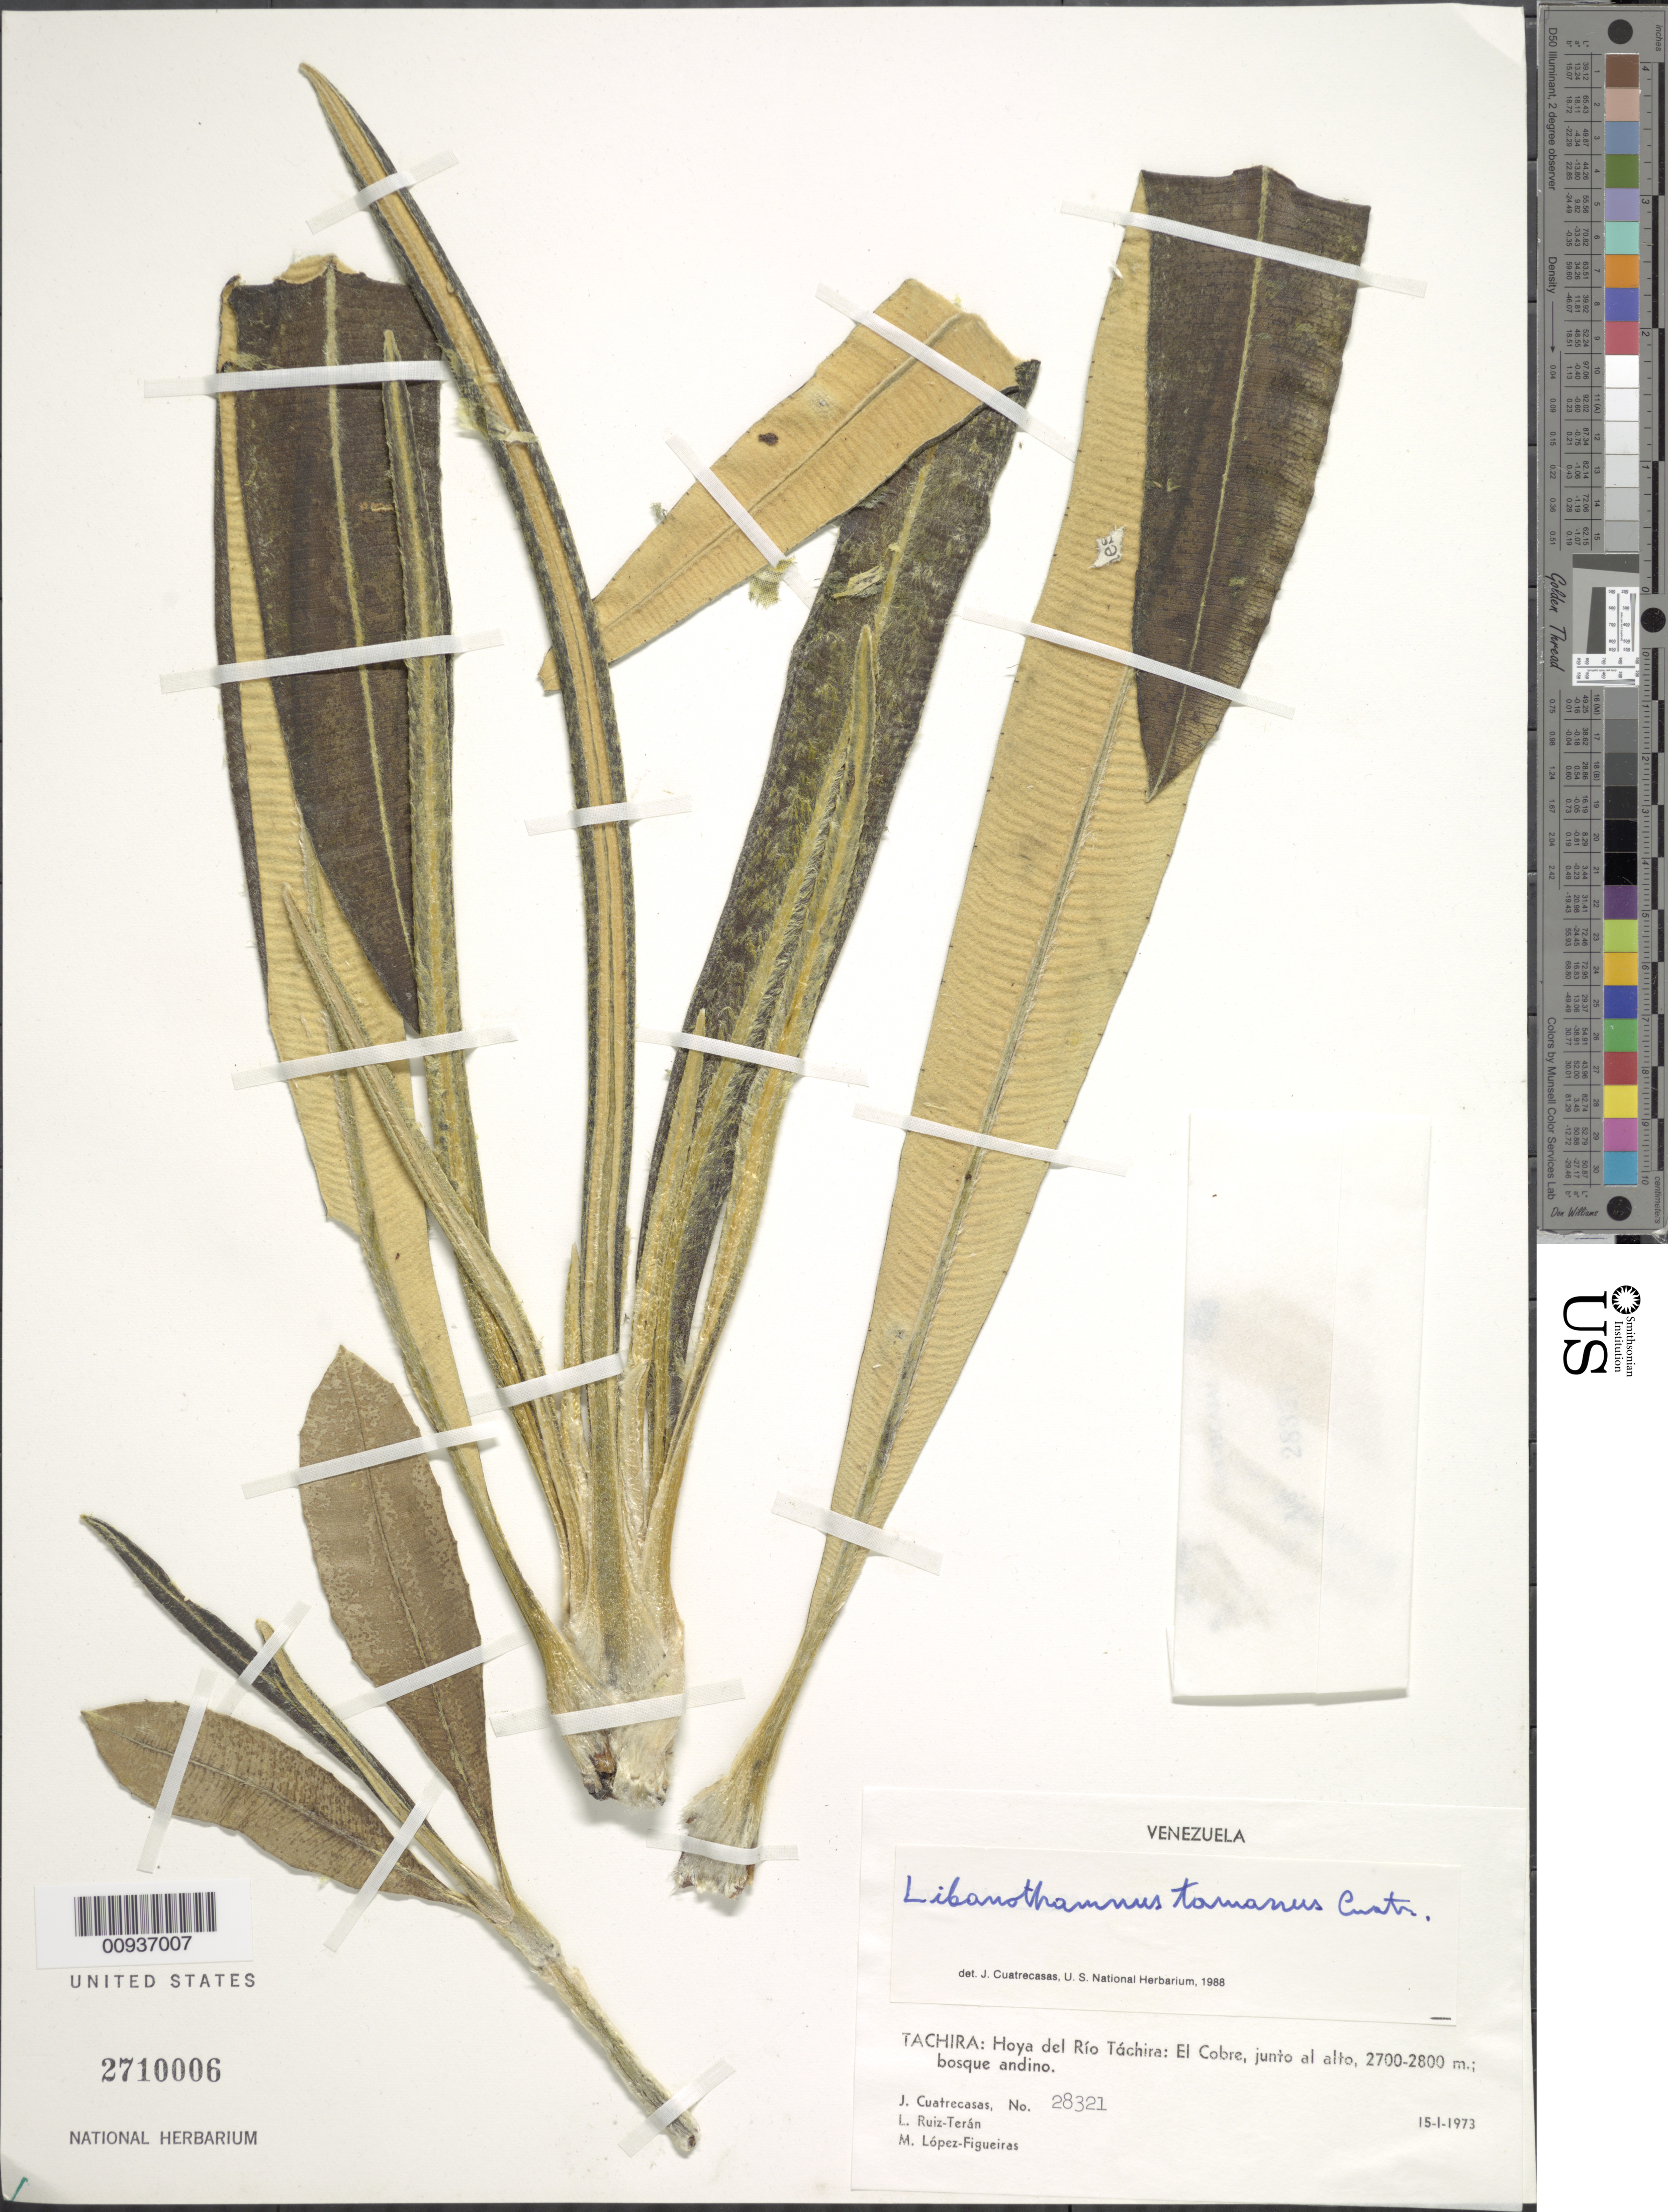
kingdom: Plantae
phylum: Tracheophyta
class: Magnoliopsida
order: Asterales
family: Asteraceae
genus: Libanothamnus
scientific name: Libanothamnus tamanus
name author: (Cuatrec.) Cuatrec.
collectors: J. Cuatrecasas, L. E. Ruíz-Terán & M. López Figueiras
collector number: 28321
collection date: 1973-01-15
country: Venezuela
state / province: Tachira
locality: Hoya del Rio Tachira, El Cobre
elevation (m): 2700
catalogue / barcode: US 2710006